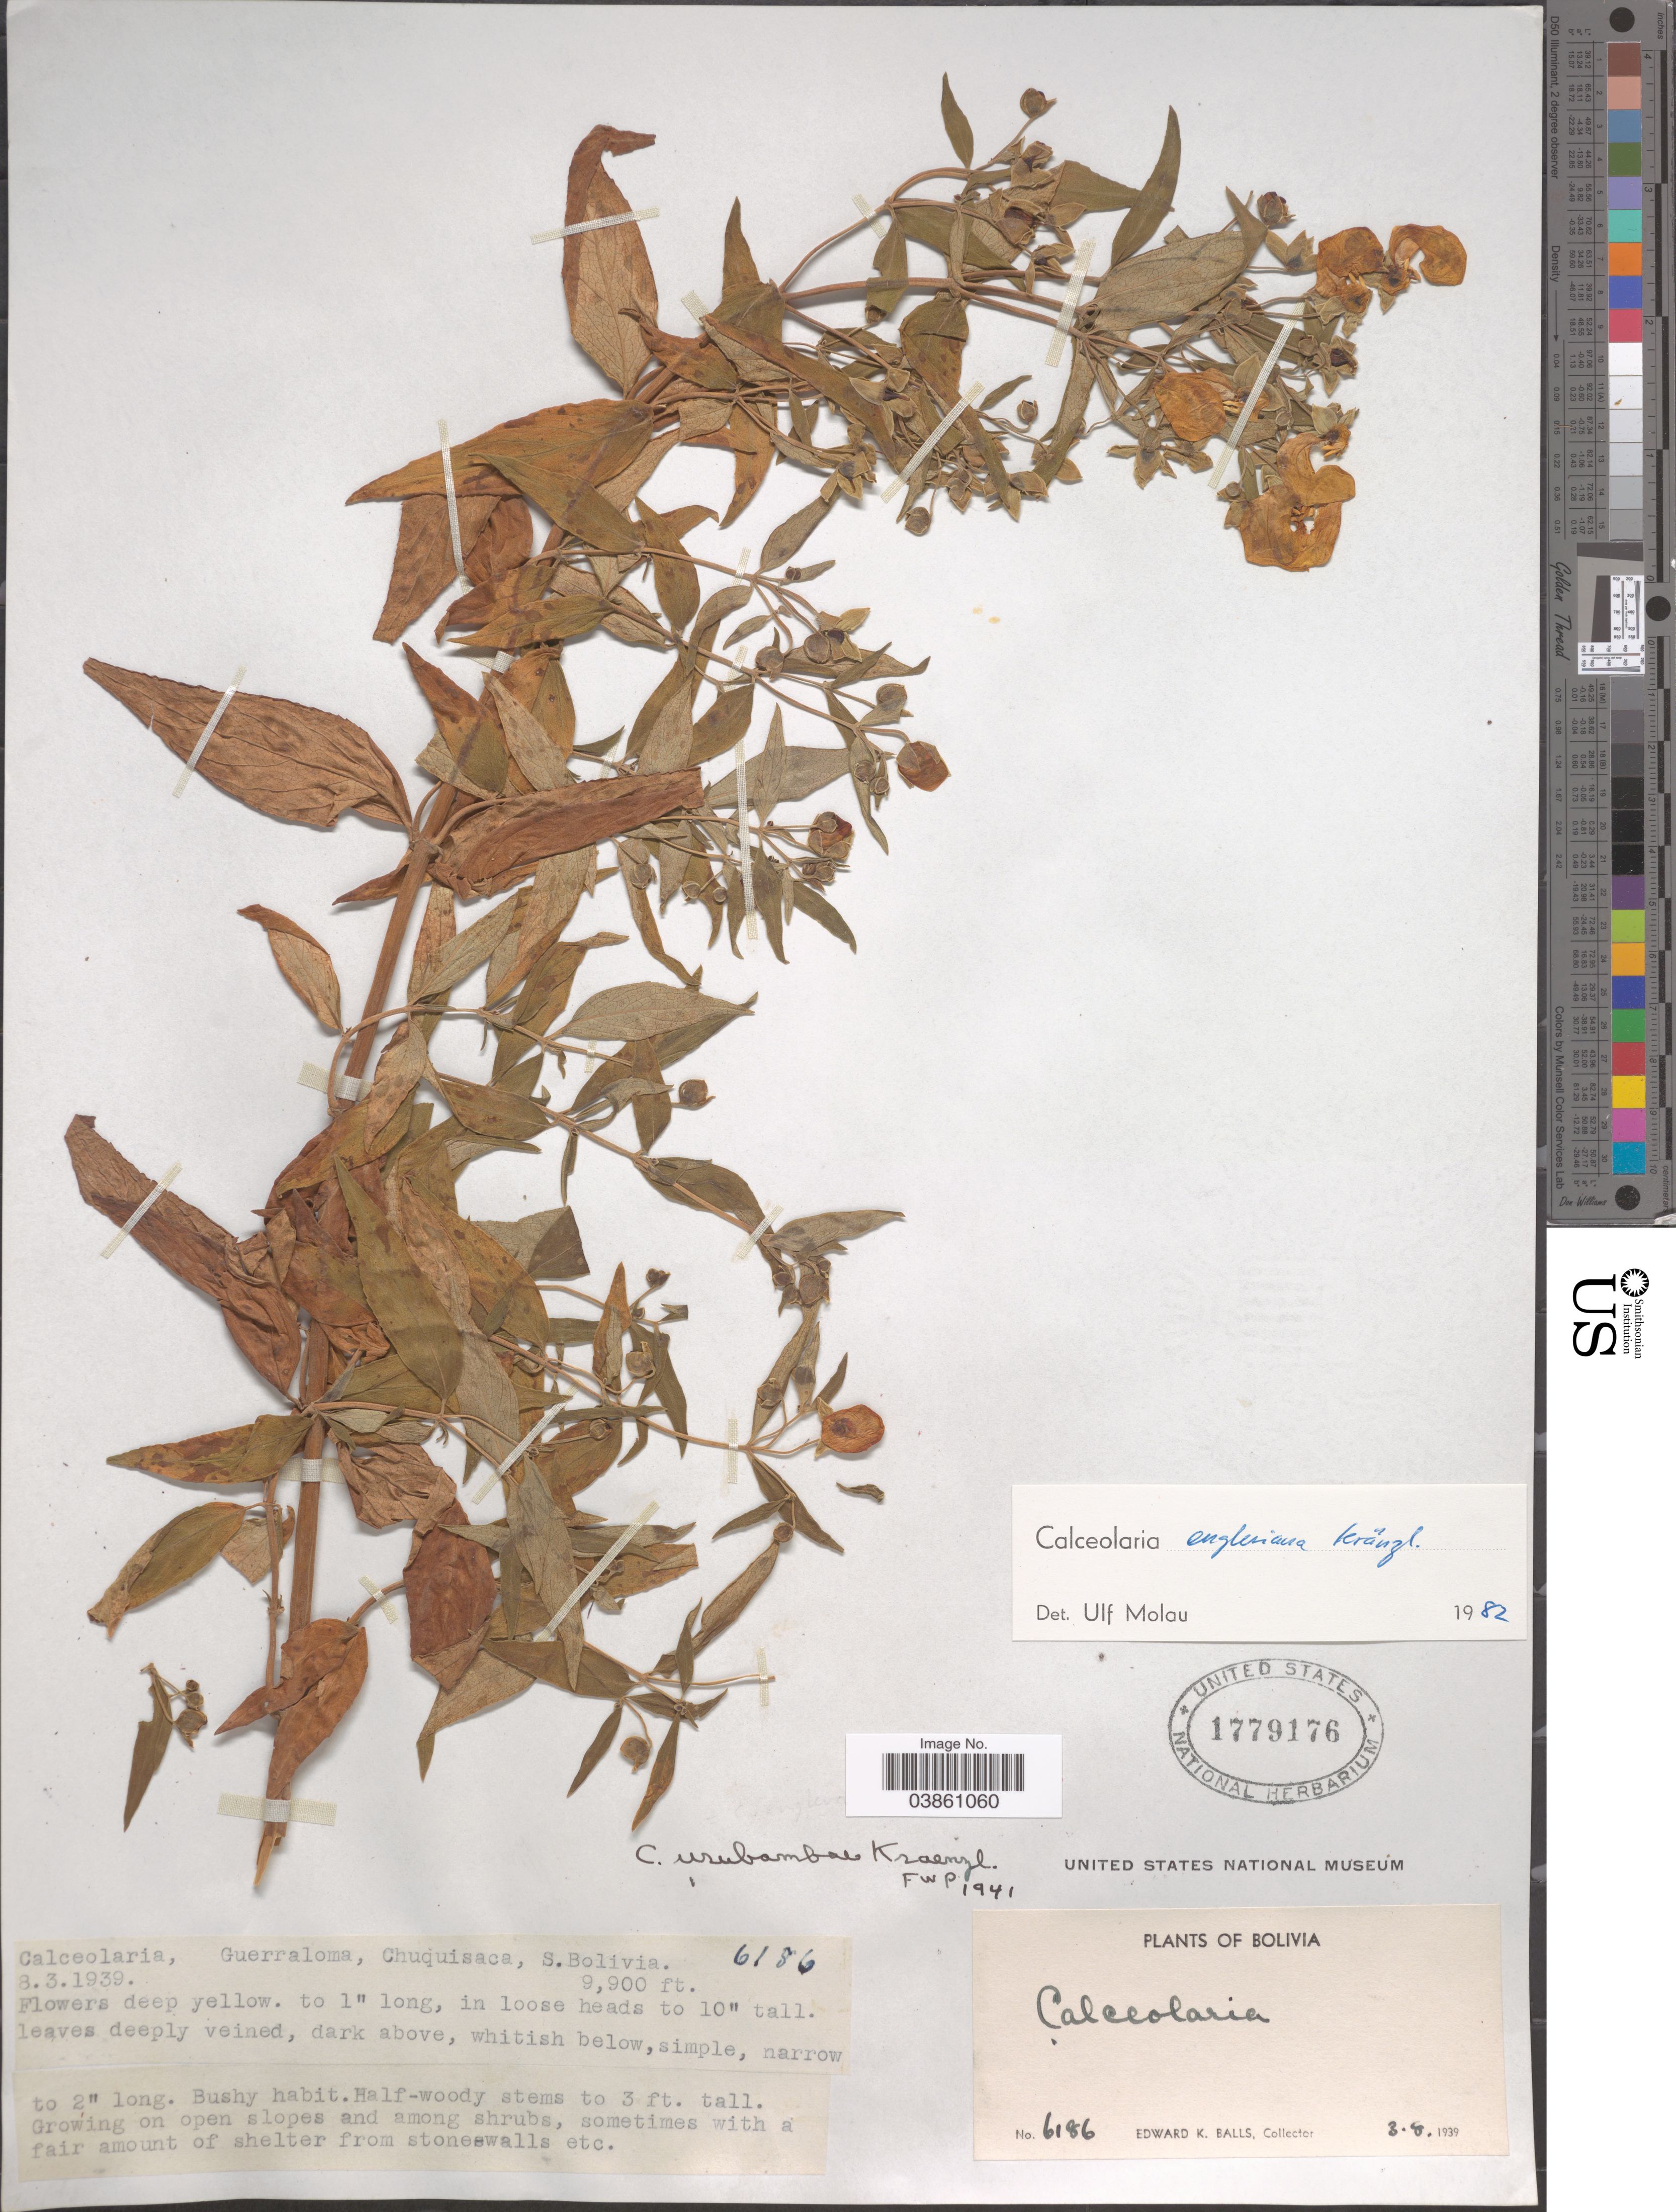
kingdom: Plantae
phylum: Tracheophyta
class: Magnoliopsida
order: Lamiales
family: Calceolariaceae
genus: Calceolaria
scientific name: Calceolaria engleriana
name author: Kraenzl.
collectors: E. K. Balls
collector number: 6186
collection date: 1939-03-08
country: Bolivia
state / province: Chuquisaca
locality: Guerraloma, S.Bolivia.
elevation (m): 3018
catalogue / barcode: US 1779176